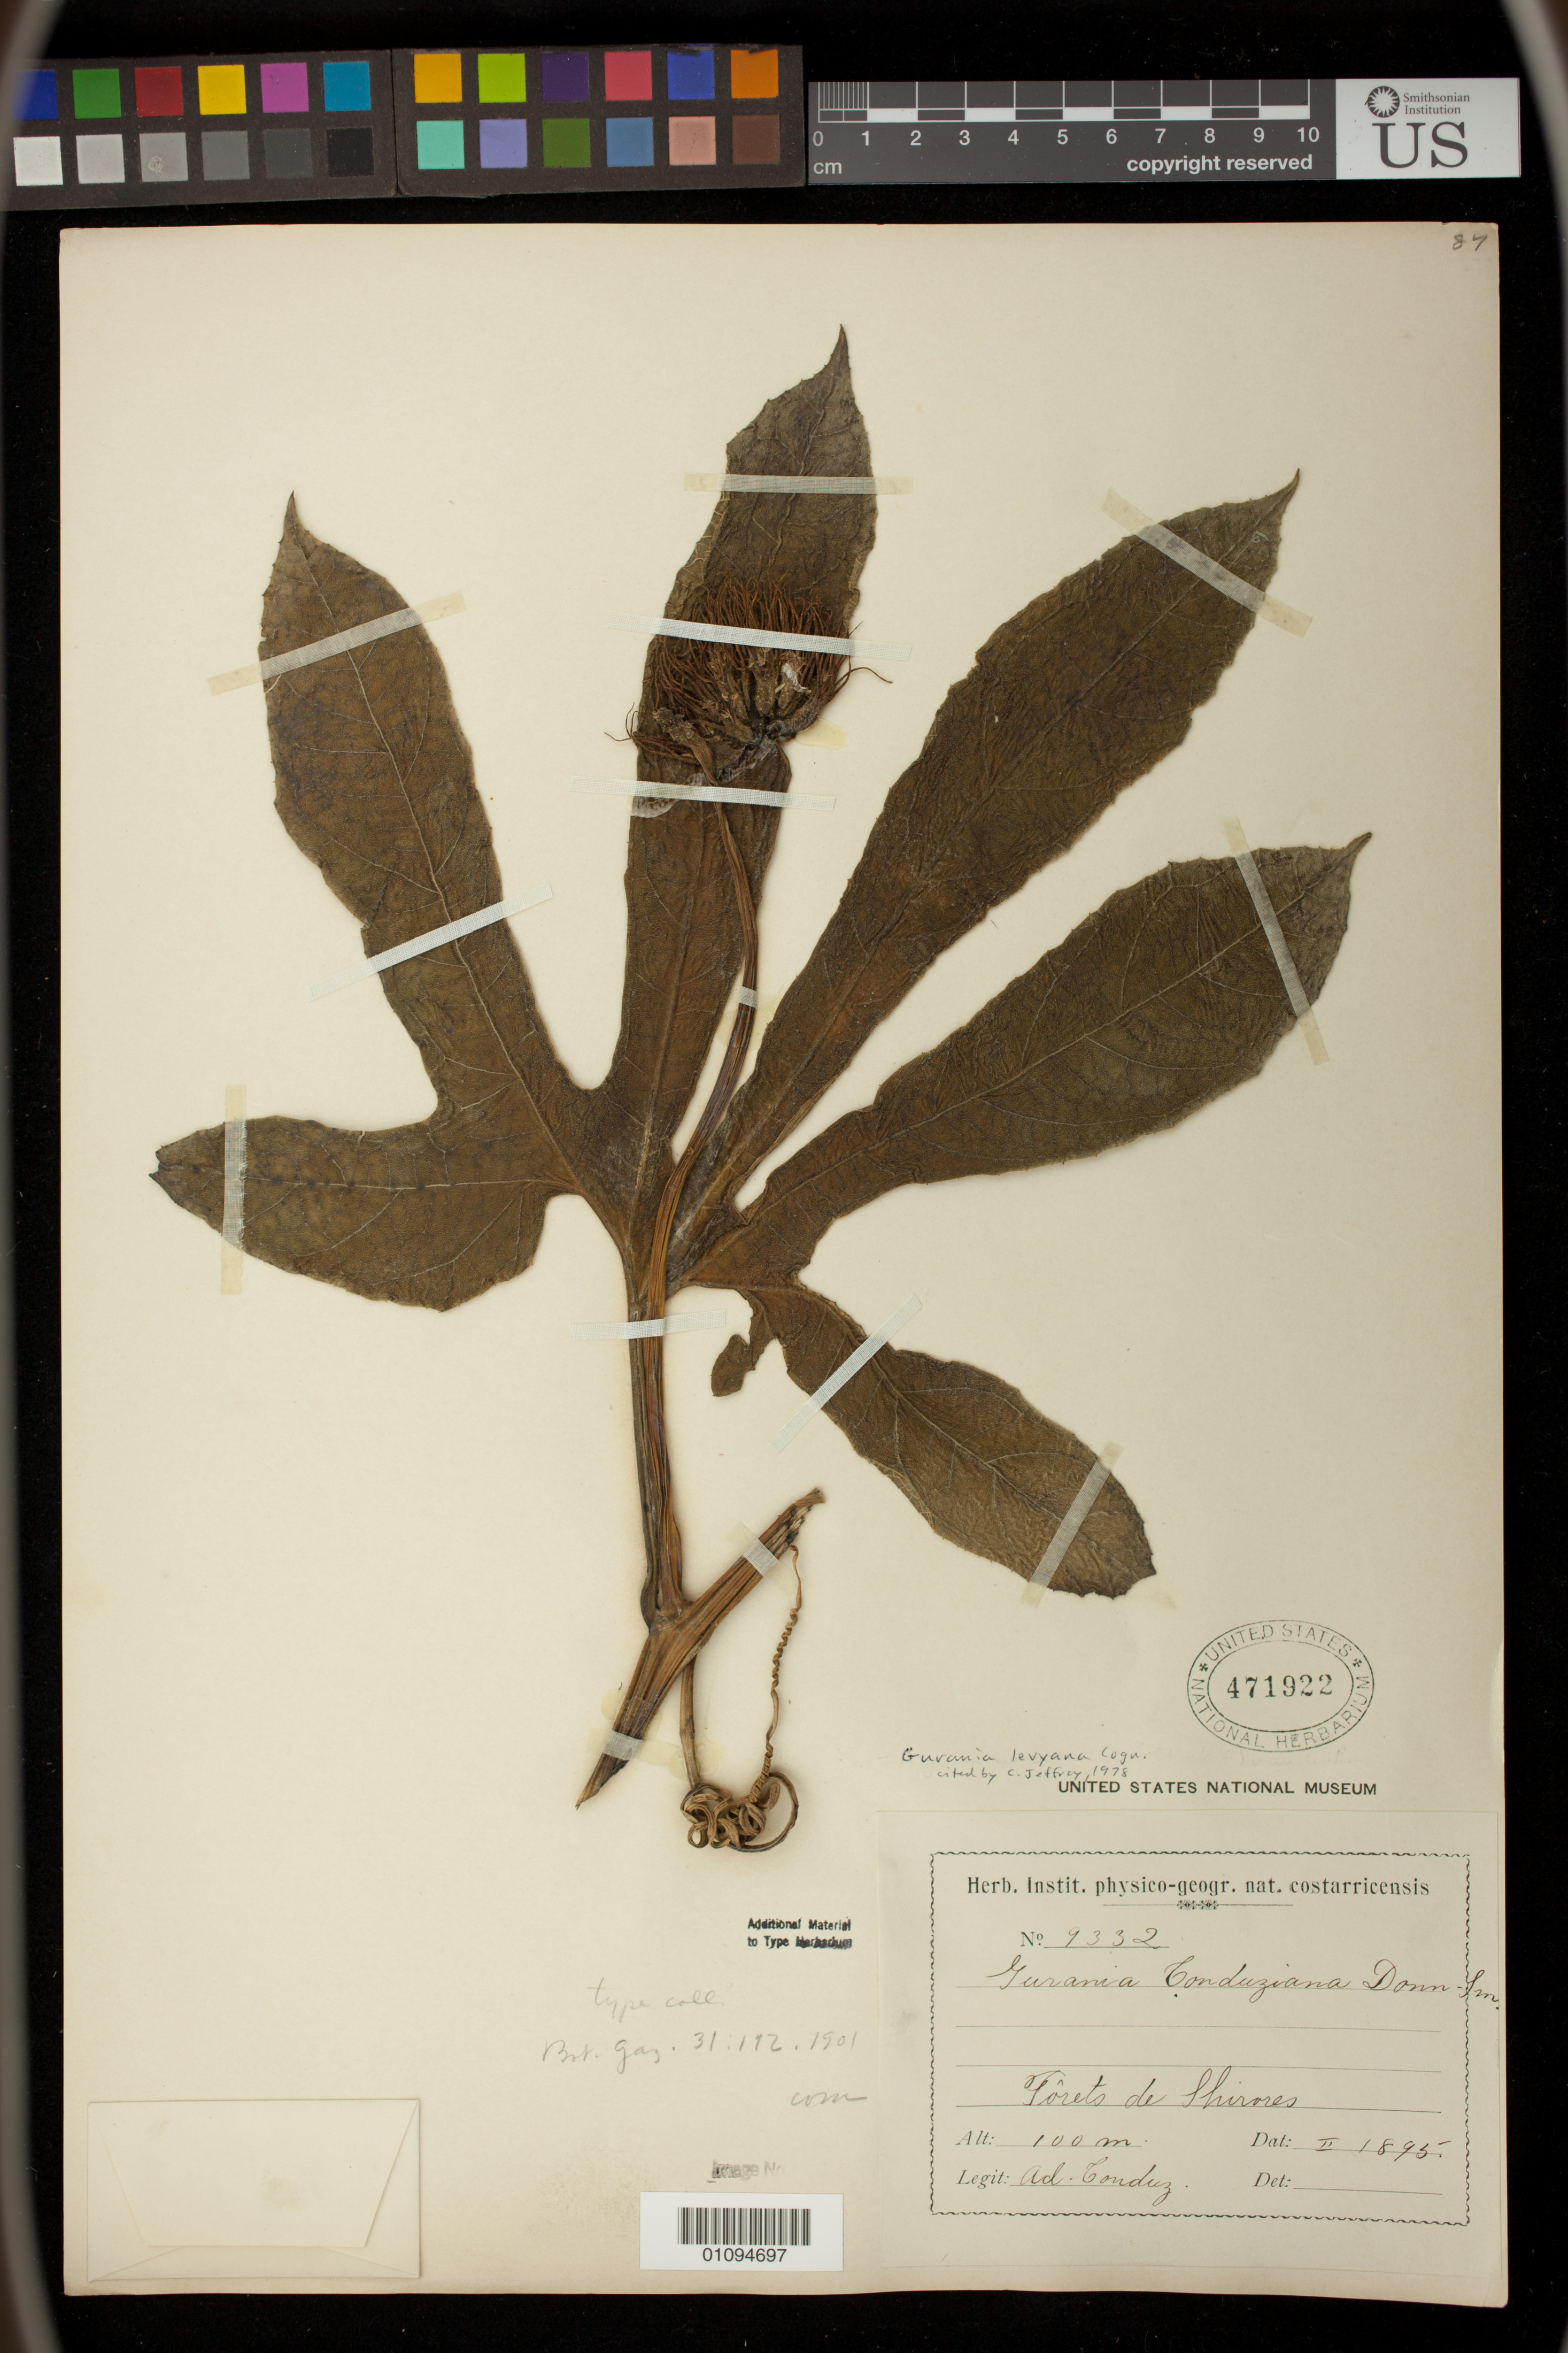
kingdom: Plantae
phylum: Tracheophyta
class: Magnoliopsida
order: Cucurbitales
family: Cucurbitaceae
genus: Gurania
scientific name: Gurania tonduziana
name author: Donn. Sm.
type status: Isotype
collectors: A. Tonduz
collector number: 9332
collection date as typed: Feb 1895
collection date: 1895-02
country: Costa Rica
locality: Forets de Shirores, Talamanca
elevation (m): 100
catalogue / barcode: US 471922